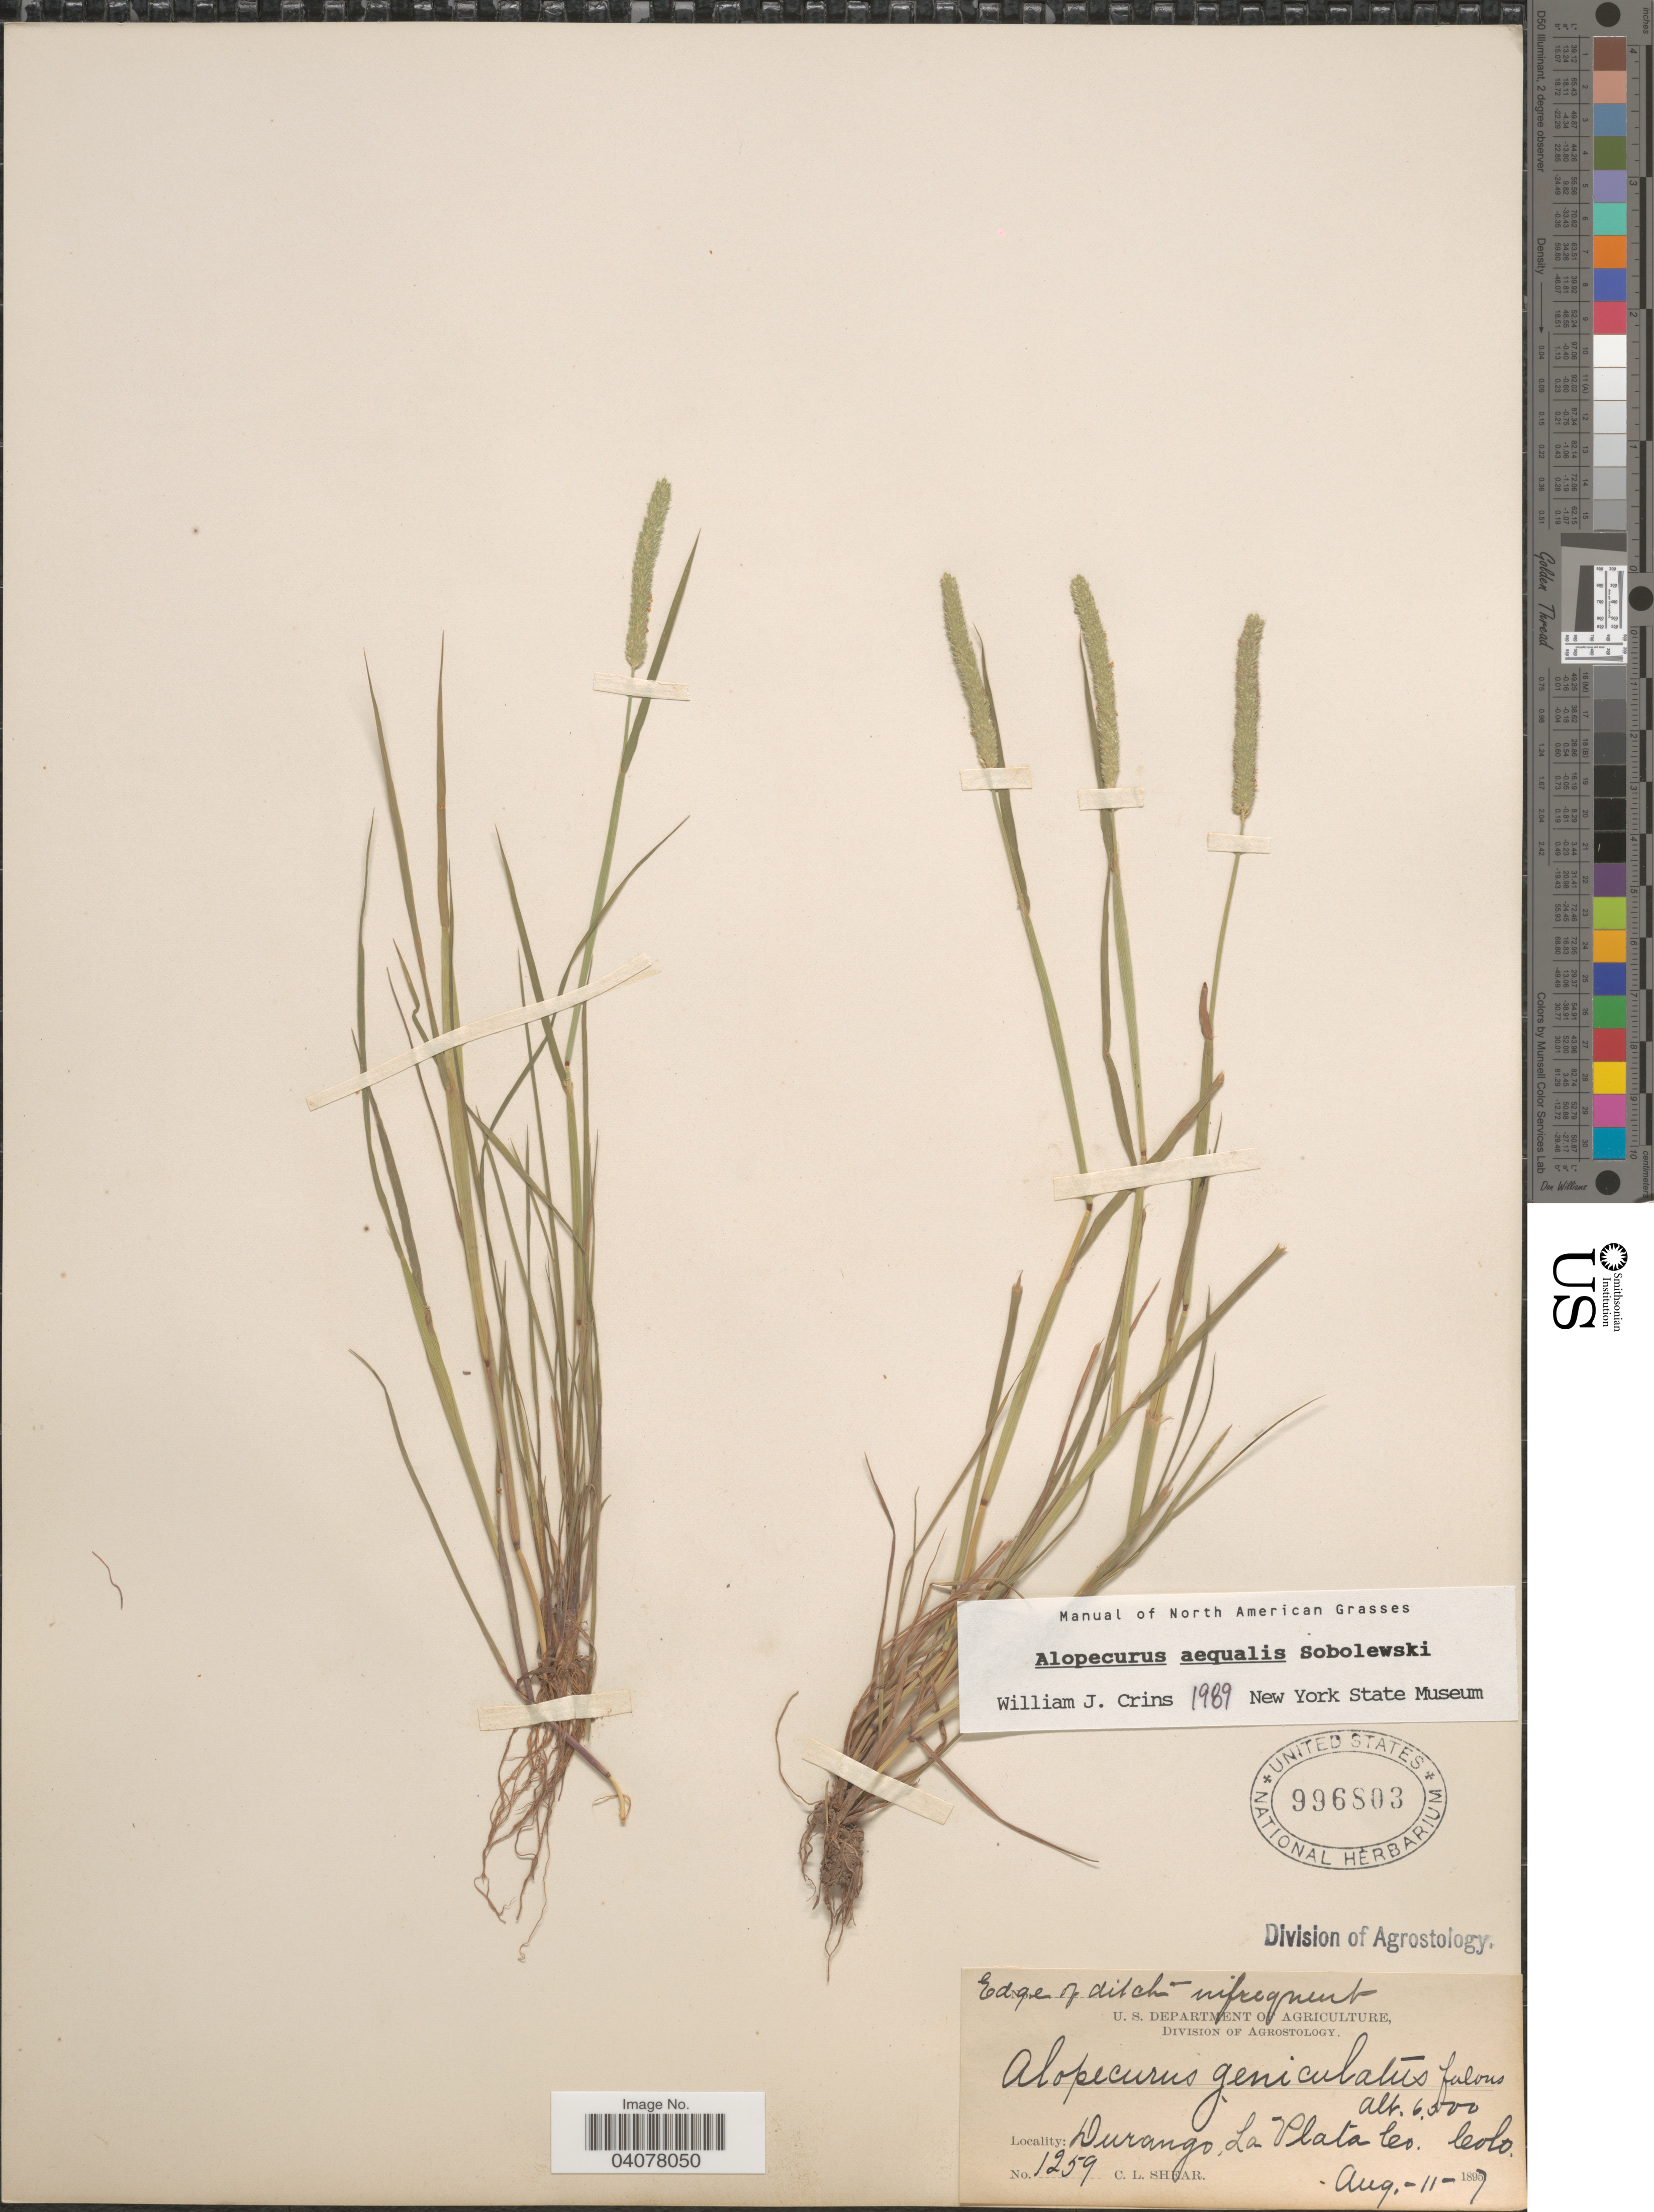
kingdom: Plantae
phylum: Tracheophyta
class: Liliopsida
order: Poales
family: Poaceae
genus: Alopecurus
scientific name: Alopecurus aequalis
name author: Sobol.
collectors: C. L. Shear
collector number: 1259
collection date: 1897-08-11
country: United States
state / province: Colorado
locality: Durango, La Plata Co.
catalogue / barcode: US 996803